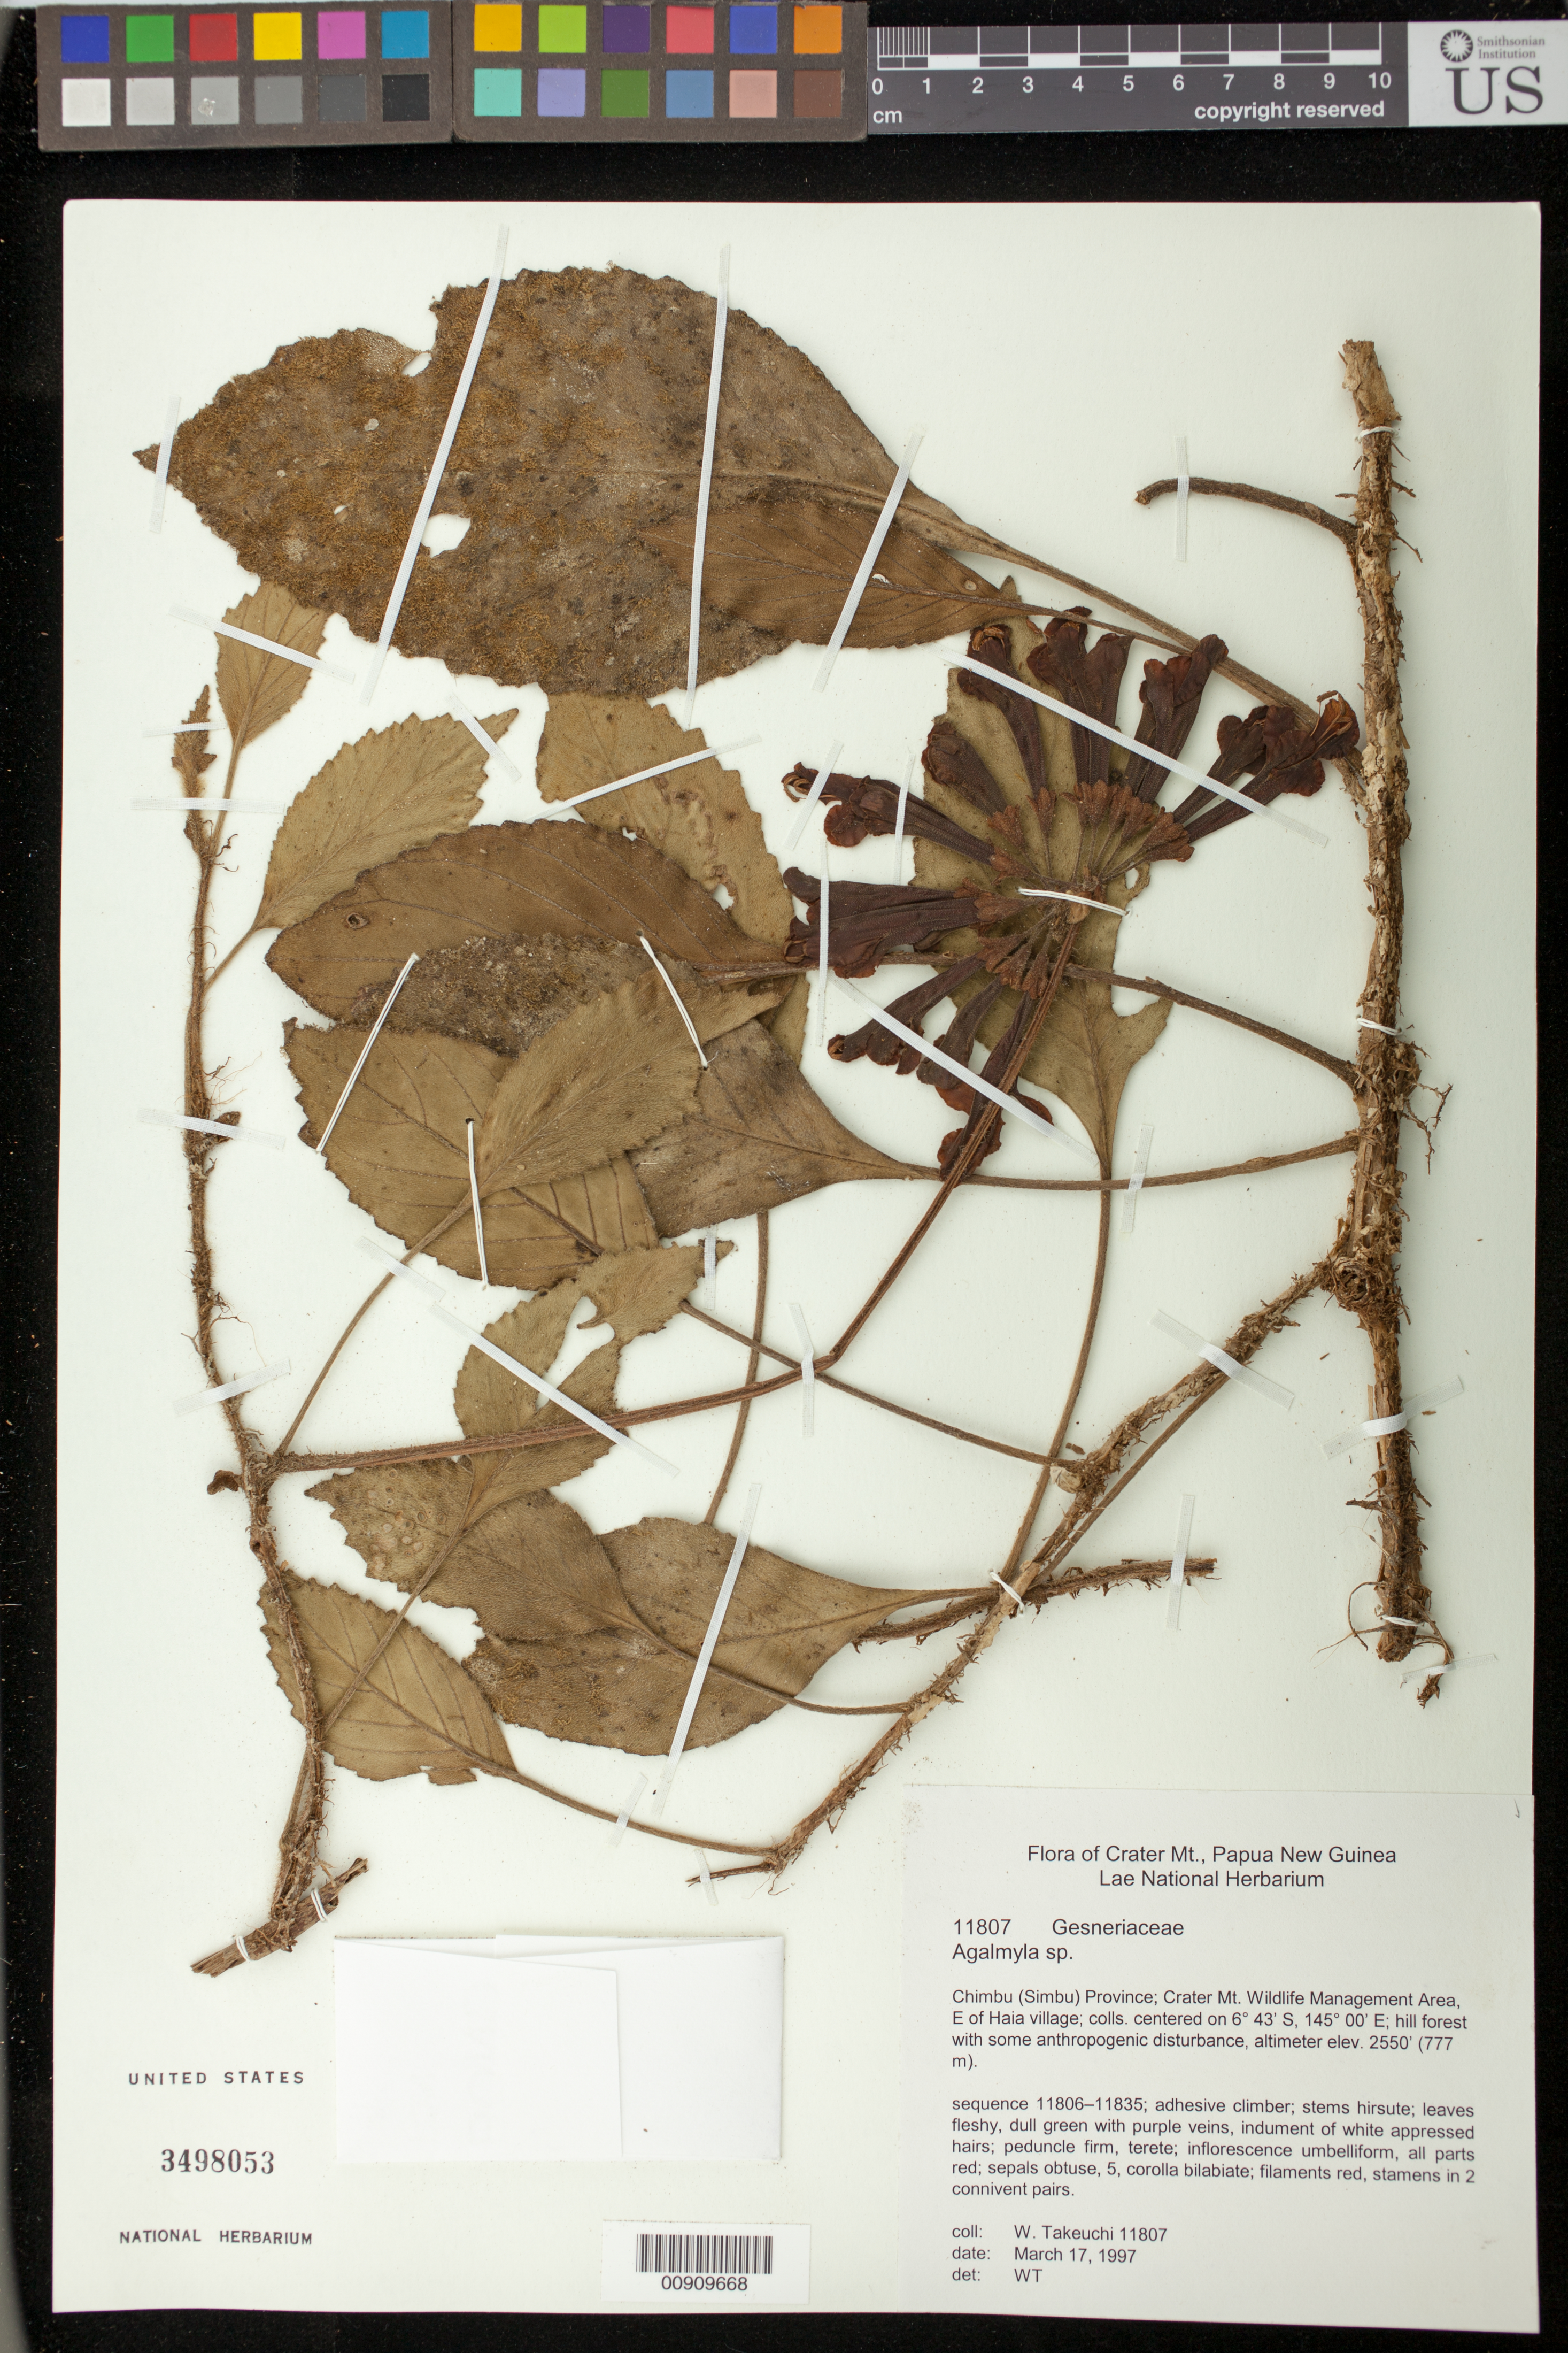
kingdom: Plantae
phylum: Tracheophyta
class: Magnoliopsida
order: Lamiales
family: Gesneriaceae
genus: Agalmyla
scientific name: Agalmyla sp.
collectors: W. N. Takeuchi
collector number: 11807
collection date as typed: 17 Mar 1997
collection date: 1997-03-17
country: Papua New Guinea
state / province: Chimbu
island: New Guinea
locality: Chimbu (Simbu) Province; Crater Mt. Wildlife Management Area, E of Haia village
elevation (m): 777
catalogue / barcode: US 3498053